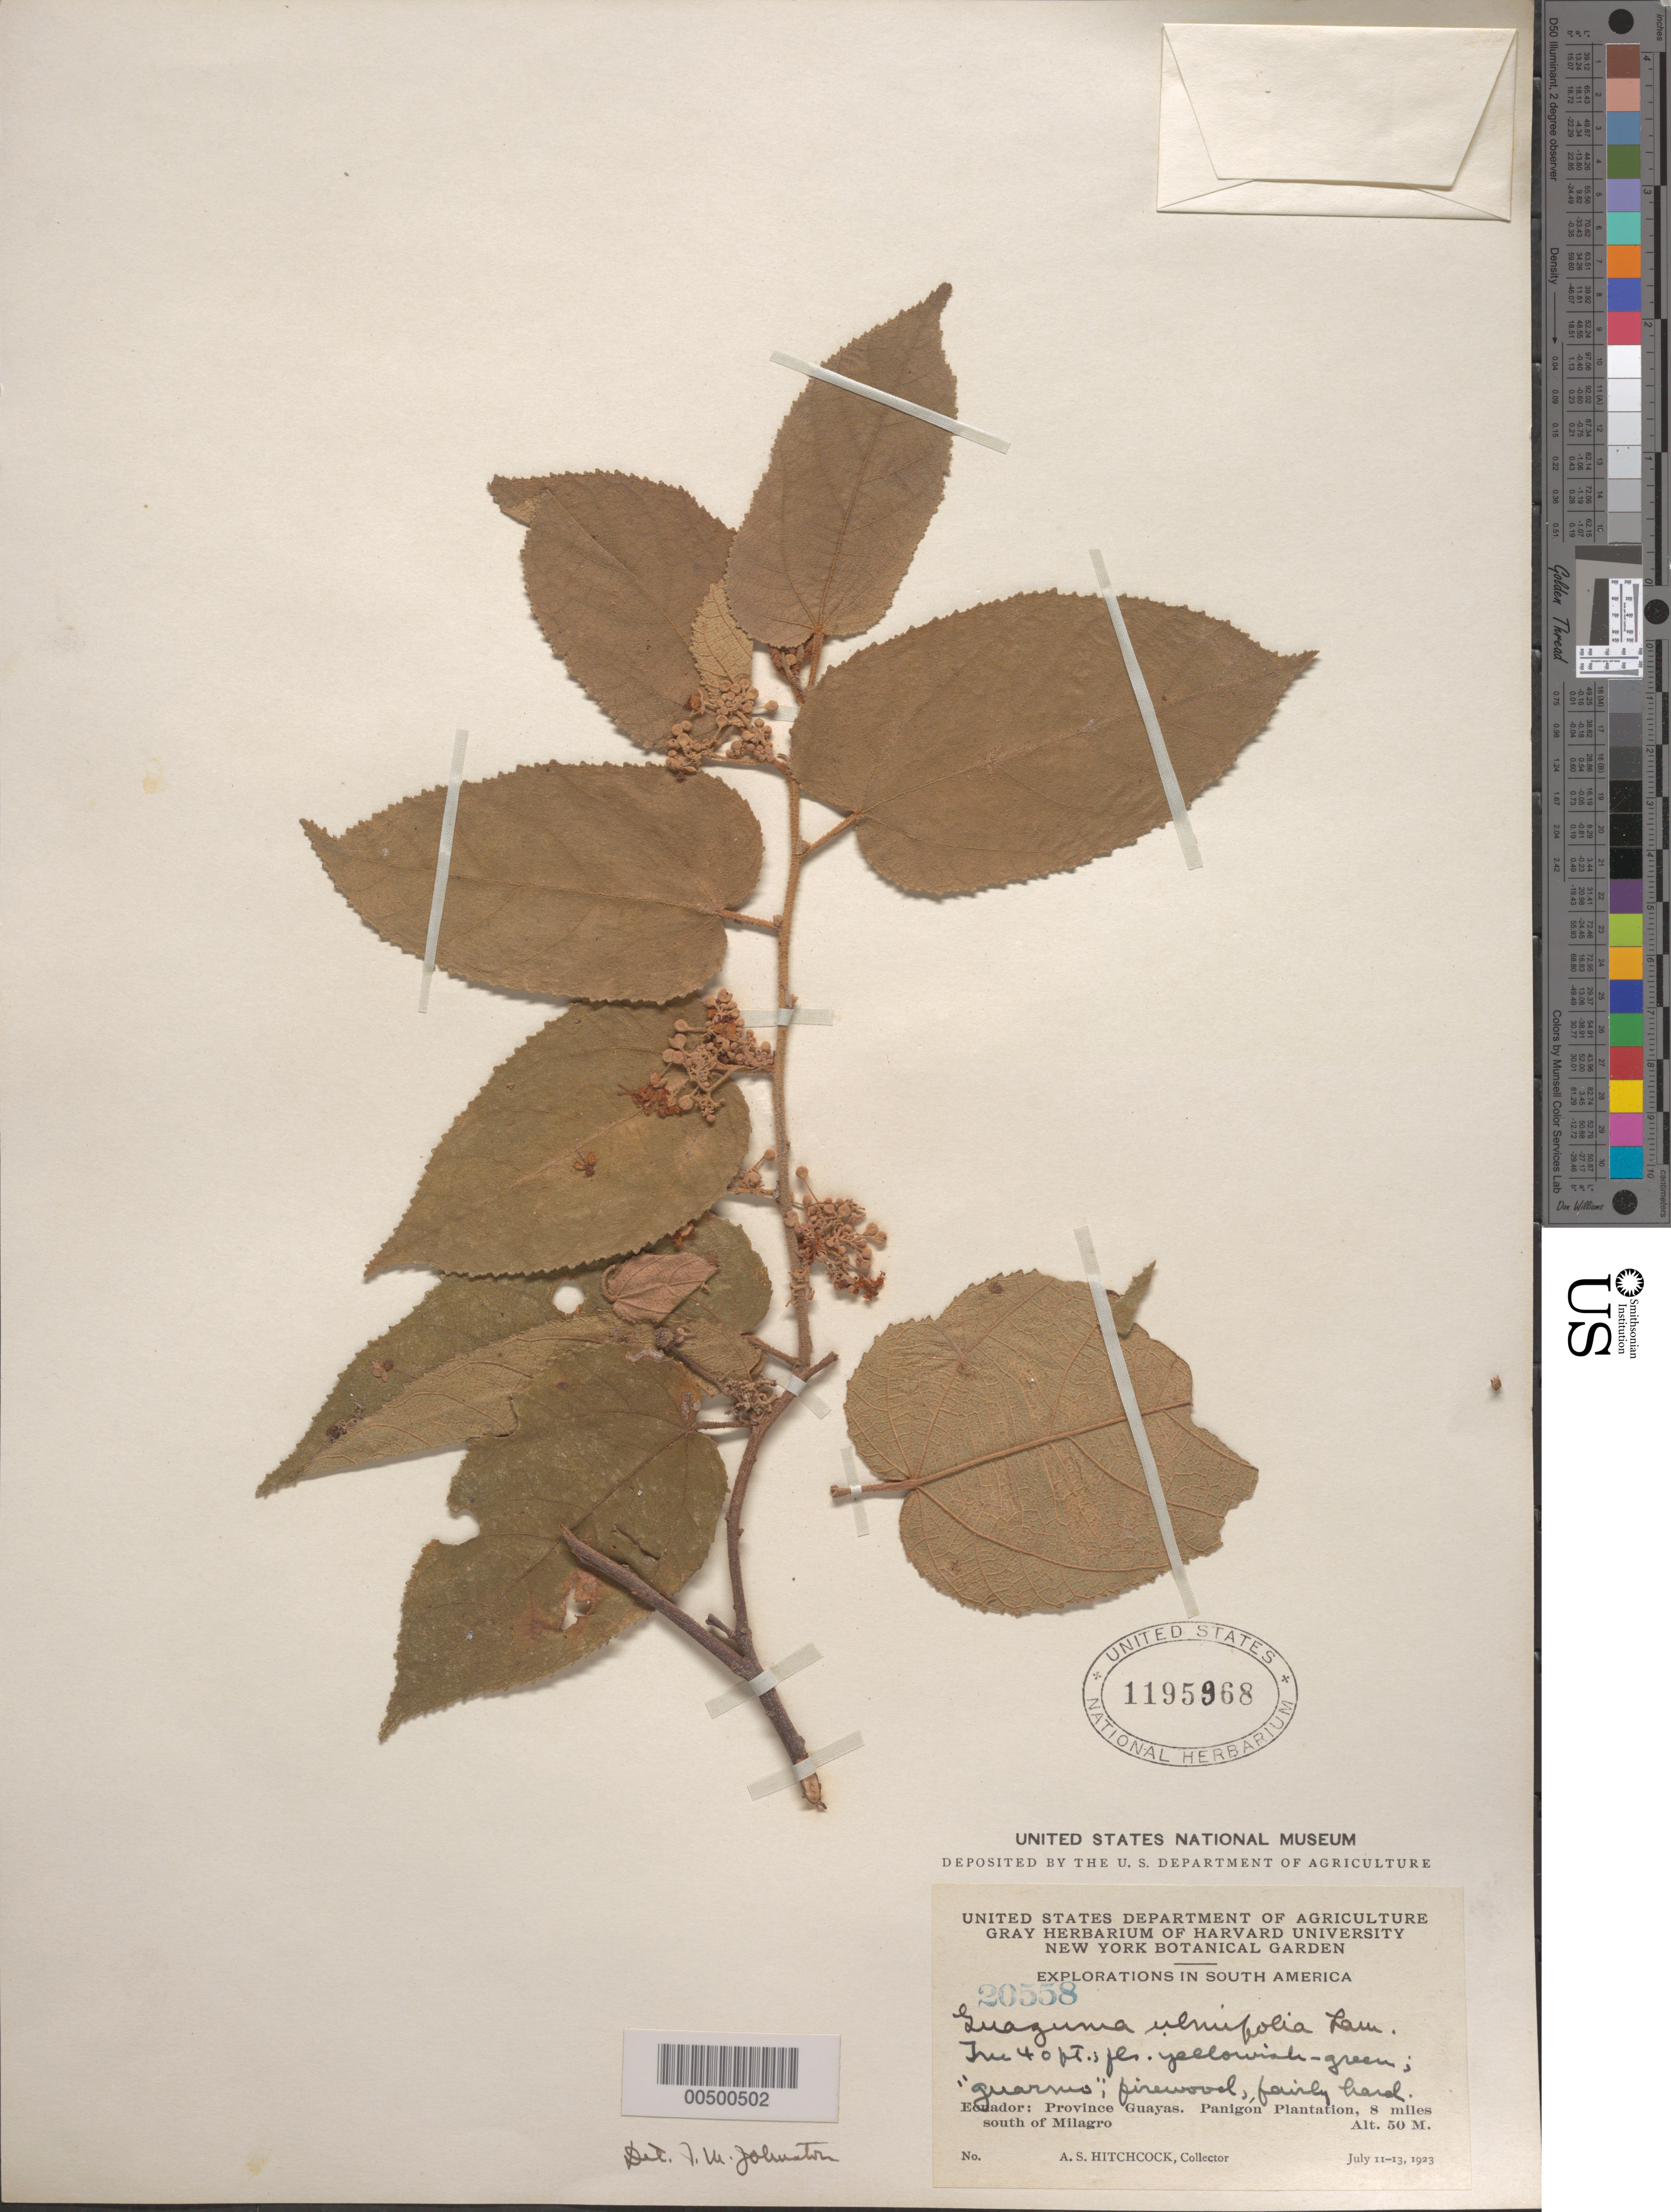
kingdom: Plantae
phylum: Tracheophyta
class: Magnoliopsida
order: Malvales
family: Malvaceae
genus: Guazuma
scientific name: Guazuma ulmifolia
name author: Lam.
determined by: Dorr, L. J., (BOT), Smithsonian Institution - National Museum of Natural History (UNITED STATES)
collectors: A. S. Hitchcock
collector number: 20558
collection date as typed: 11 Jul 1923 to 13 Jul 1923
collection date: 1923-07-11/1923-07-13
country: Ecuador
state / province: Guayas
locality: Panigón Plantation, 8 miles S of Milagro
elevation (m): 50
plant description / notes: Common name: guarmo; NY, US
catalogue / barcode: US 1195968